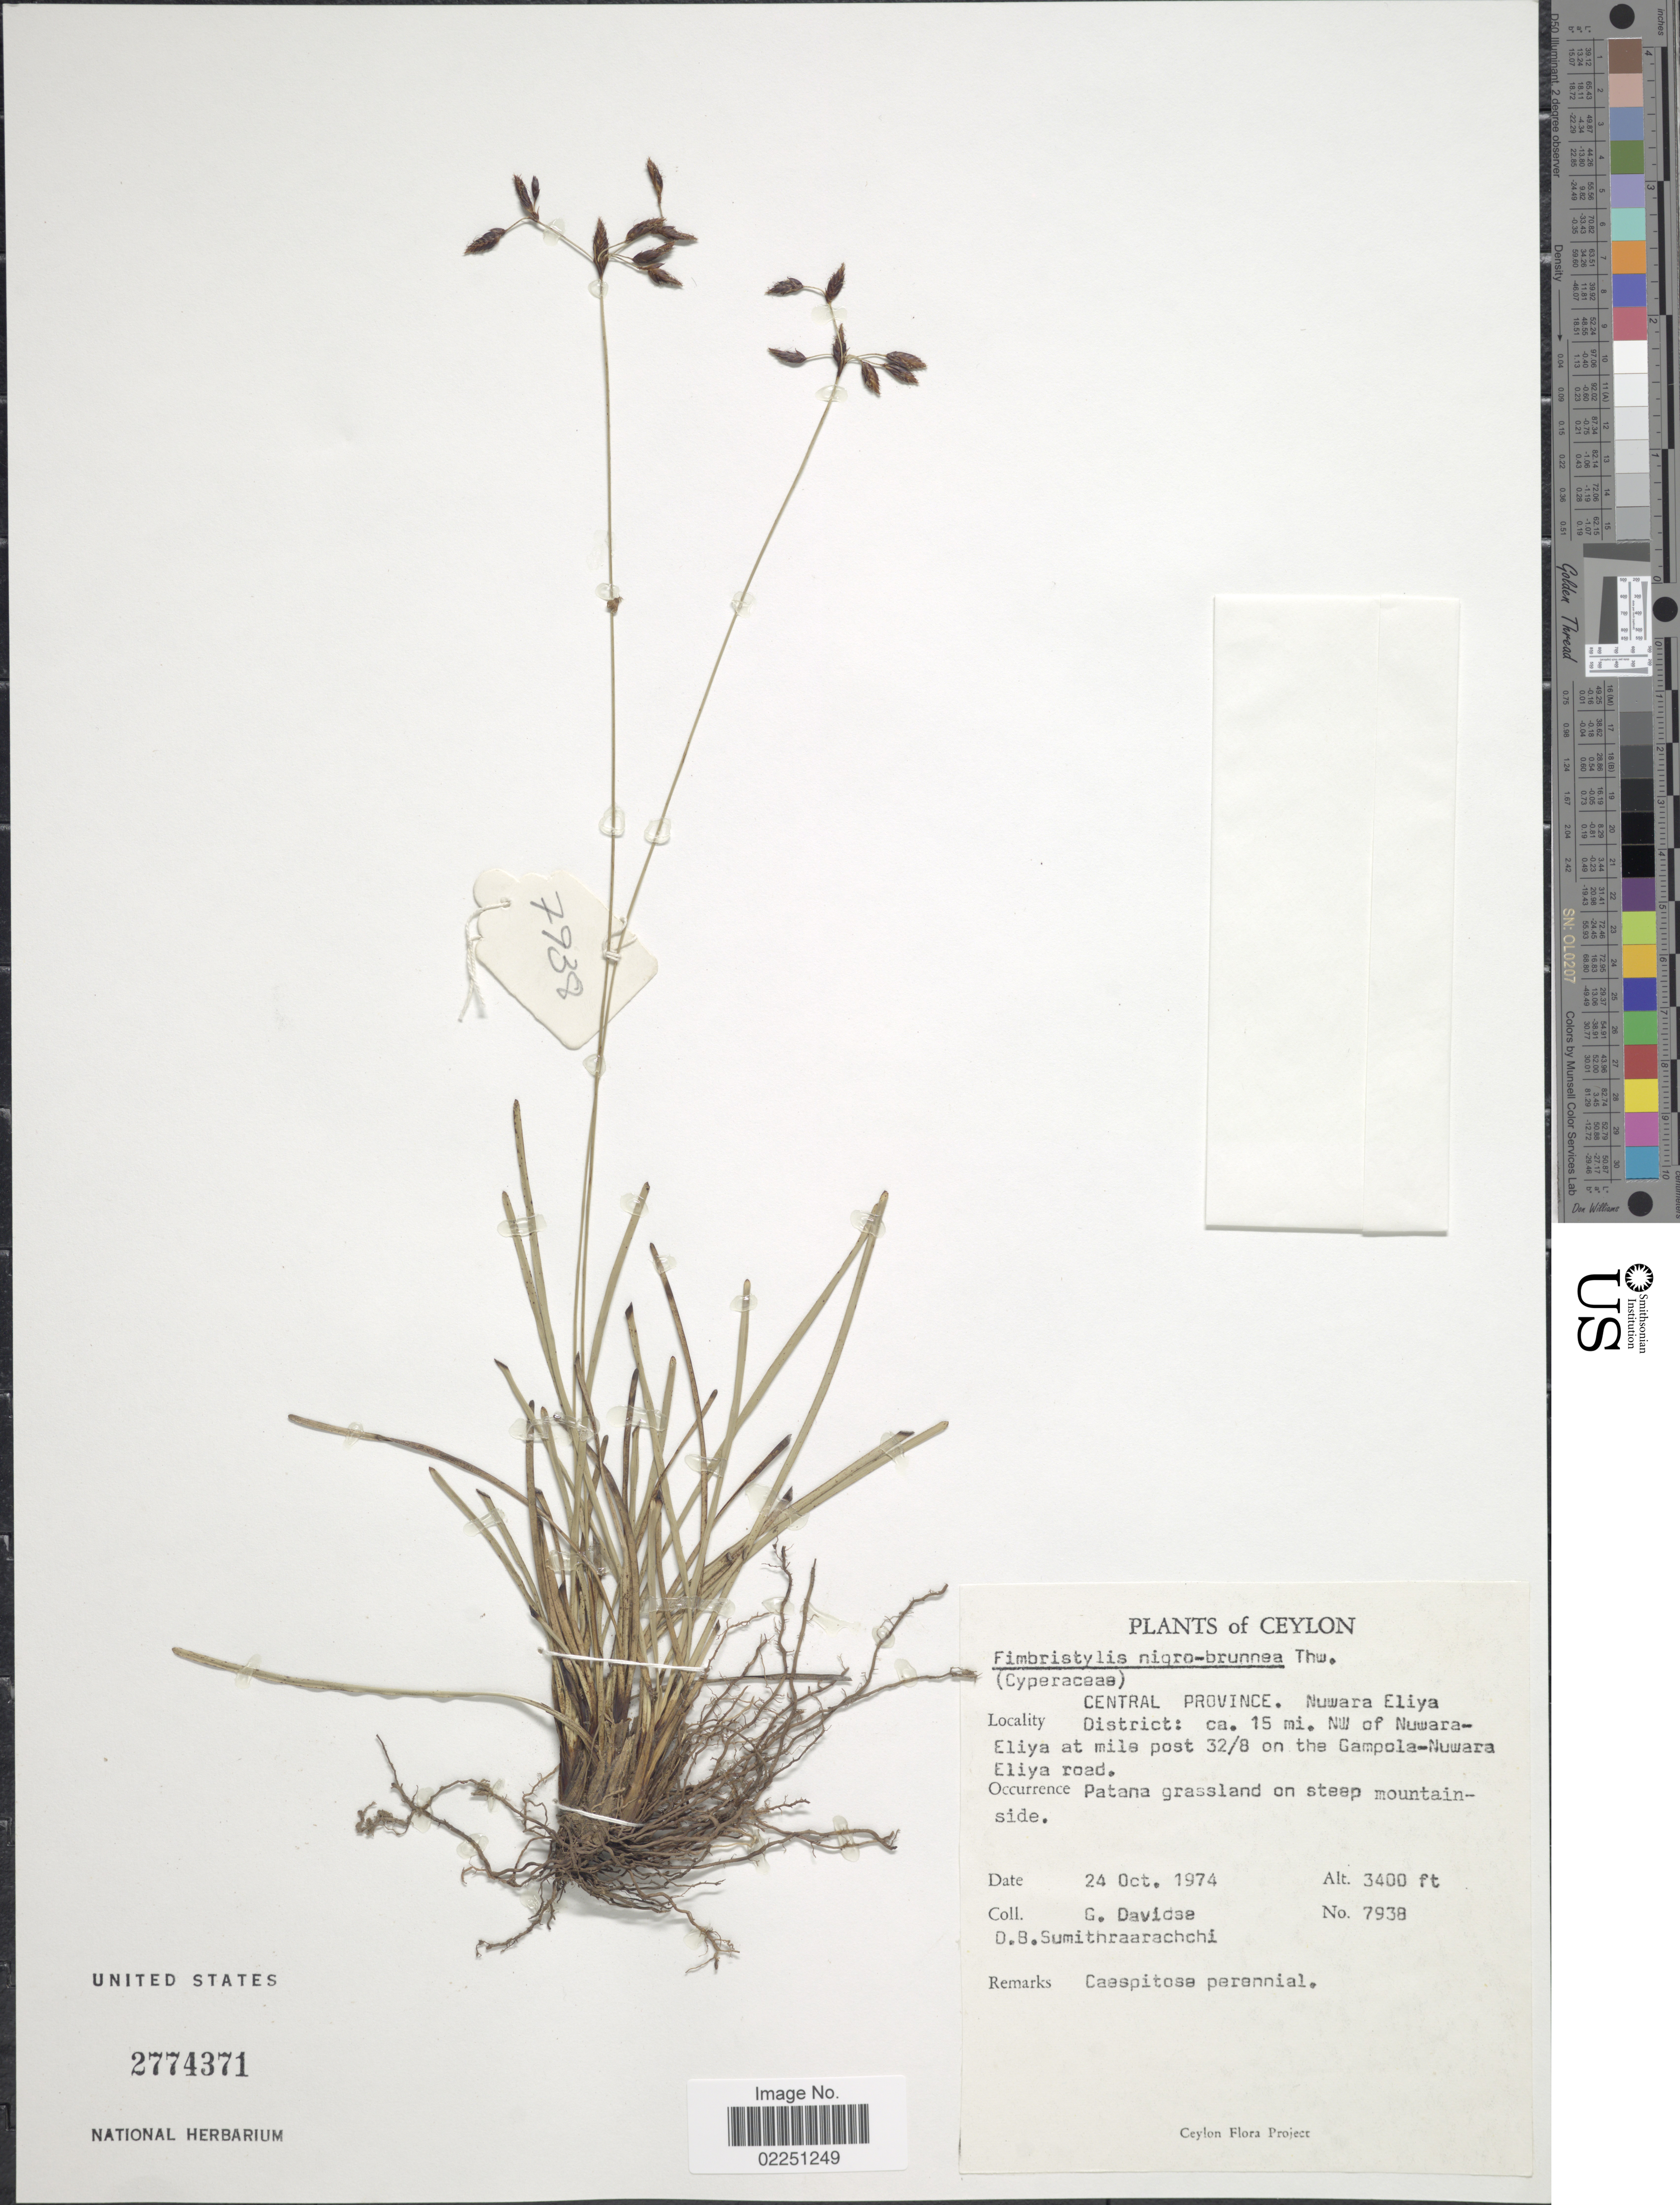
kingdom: Plantae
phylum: Tracheophyta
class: Liliopsida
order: Poales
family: Cyperaceae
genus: Fimbristylis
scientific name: Fimbristylis nigrobrunnea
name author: Thwaites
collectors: G. Davidse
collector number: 7938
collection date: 1974-10-24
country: Sri Lanka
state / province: Central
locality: Ceylon. Nuwara Eliya District: ca. 15 mi. NW of Nuwara-Eliya at mile post 32/8 on the Gampola-Nuwara Eliya road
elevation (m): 1036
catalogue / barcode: US 2774371